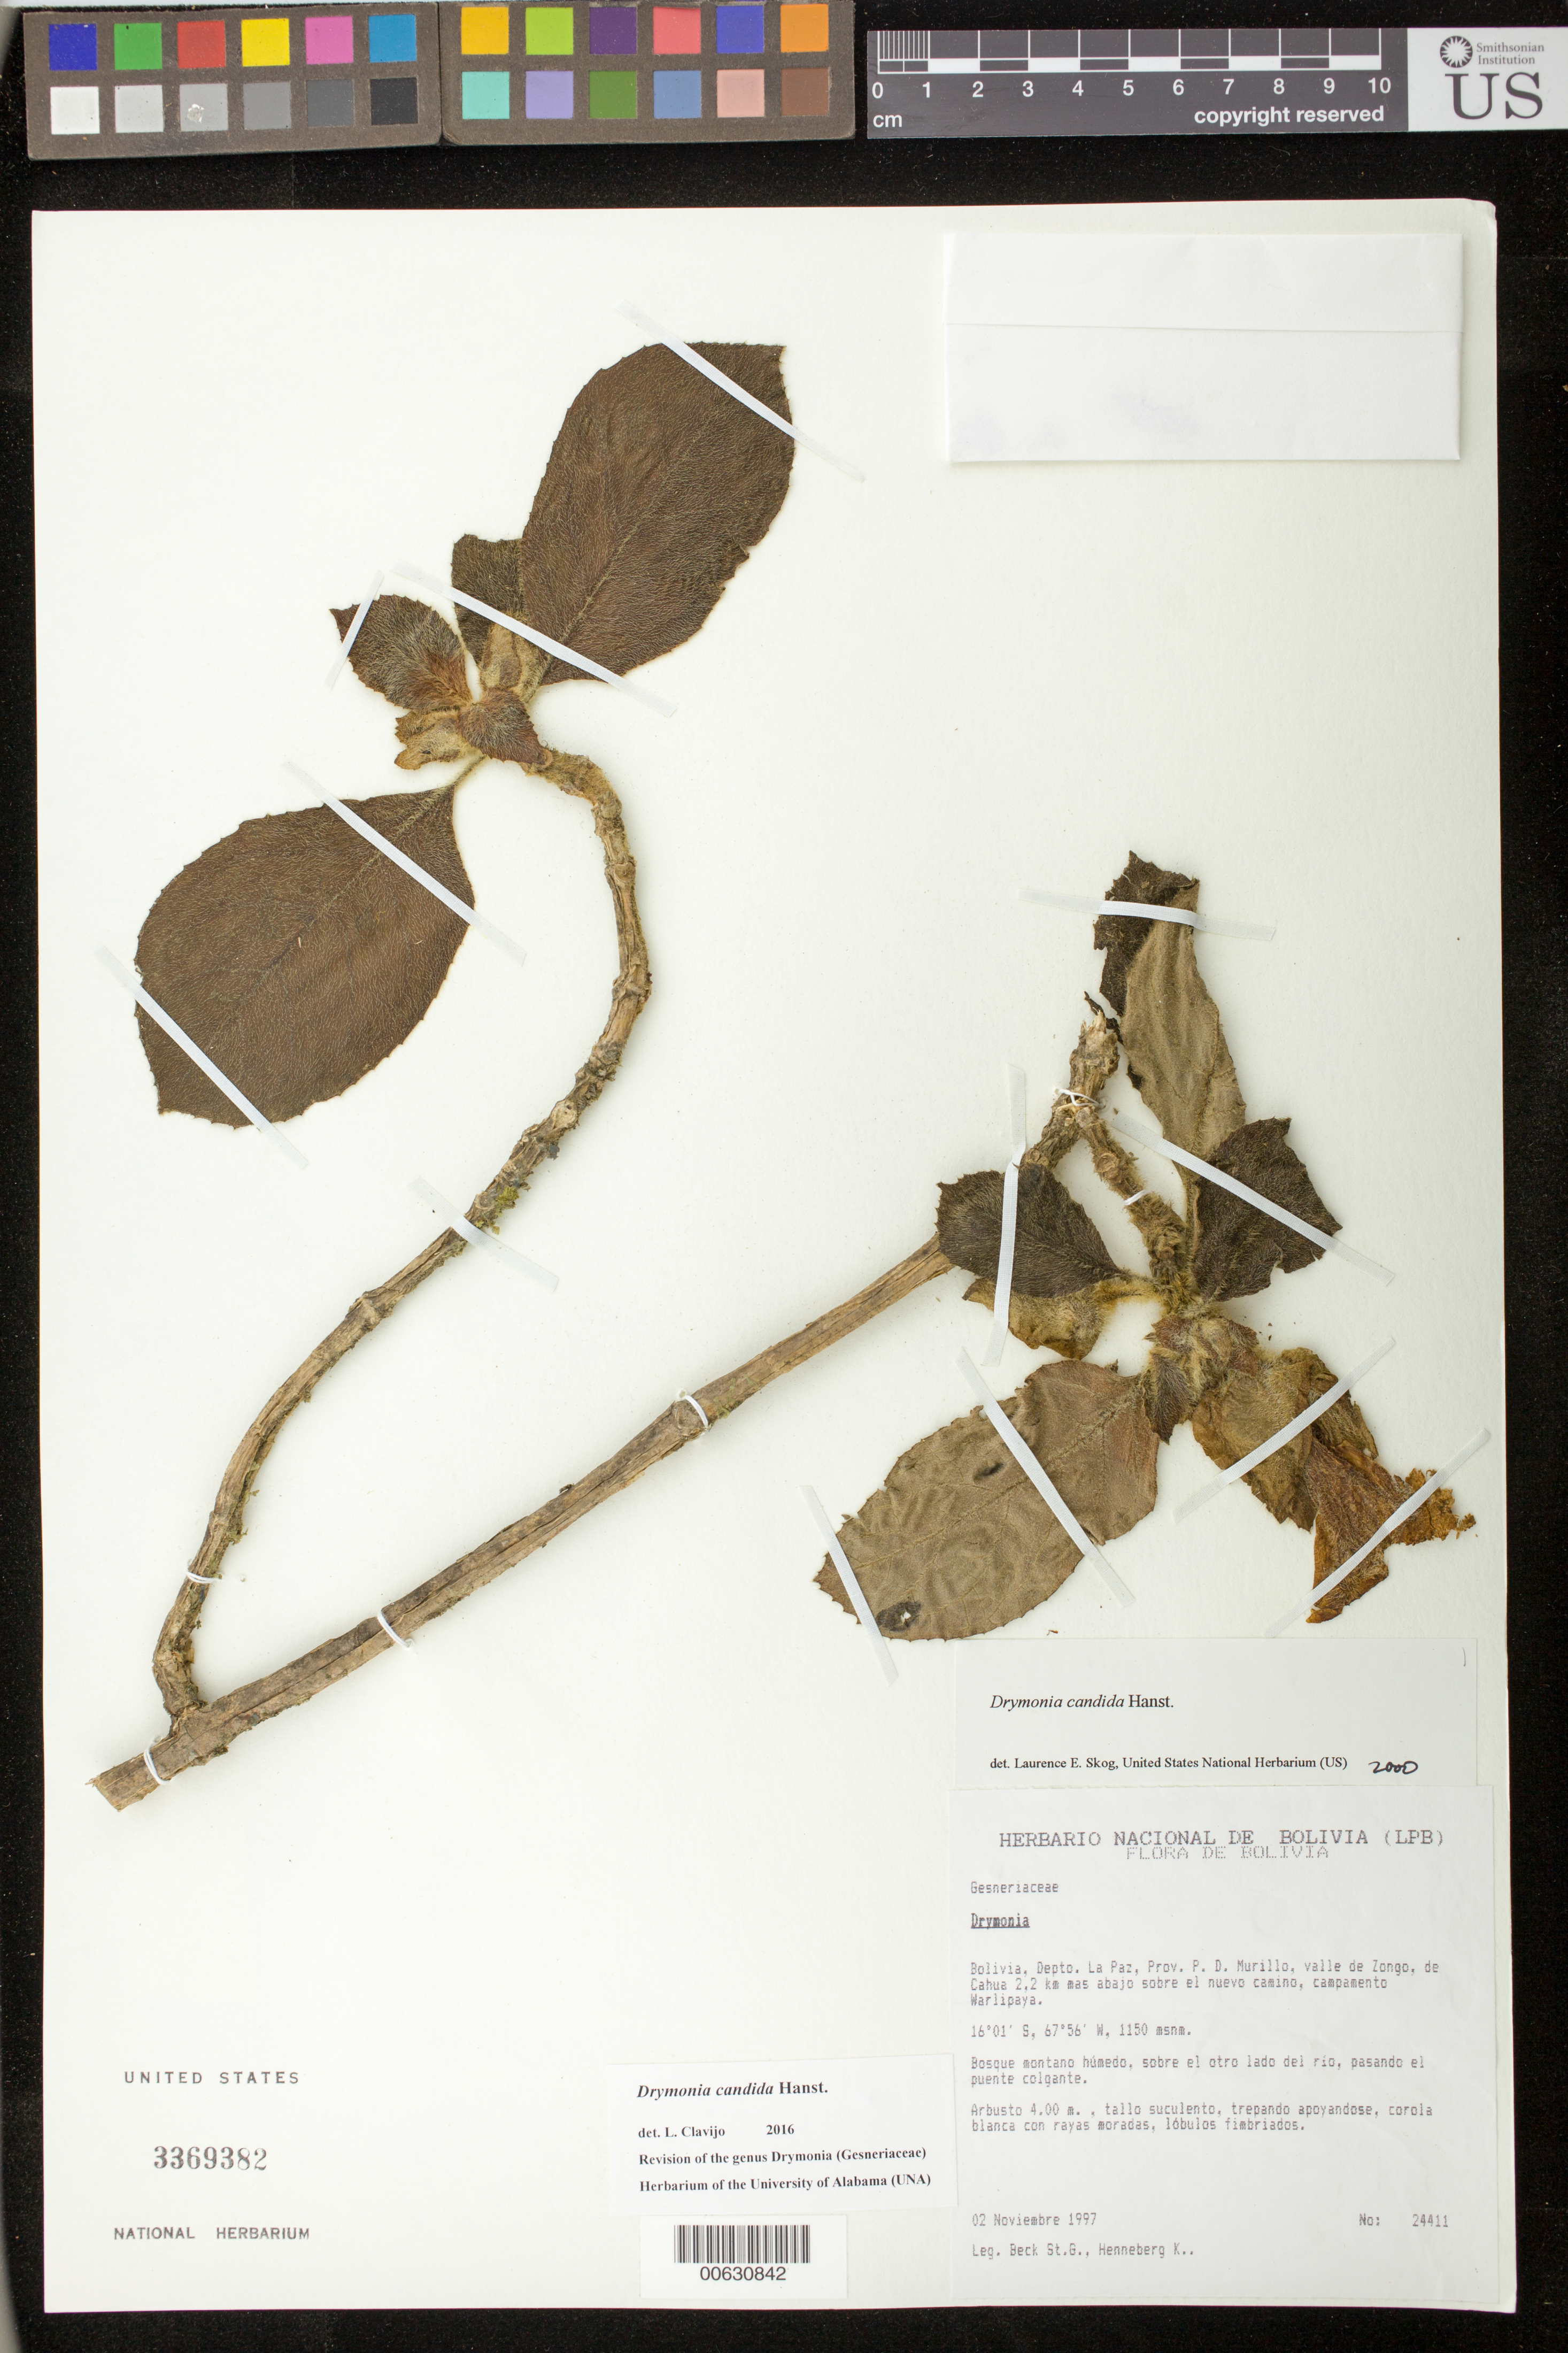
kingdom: Plantae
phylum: Tracheophyta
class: Magnoliopsida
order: Lamiales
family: Gesneriaceae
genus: Drymonia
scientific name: Drymonia candida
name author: Hanst.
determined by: Skog, Laurence E.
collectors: S. G. Beck & K. Henneberg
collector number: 24411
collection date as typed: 02 Nov 1997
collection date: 1997-11-02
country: Bolivia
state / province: La Paz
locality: Prov. P.D. Murillo, valle de Zongo, de Cahua 2.2 km más abajo sobre el nuevo camino, campamento Warlipaya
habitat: Bosque montao húmedo, sobre el otro lado del río, pasando el puente colgante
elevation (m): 1150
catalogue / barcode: US 3369382